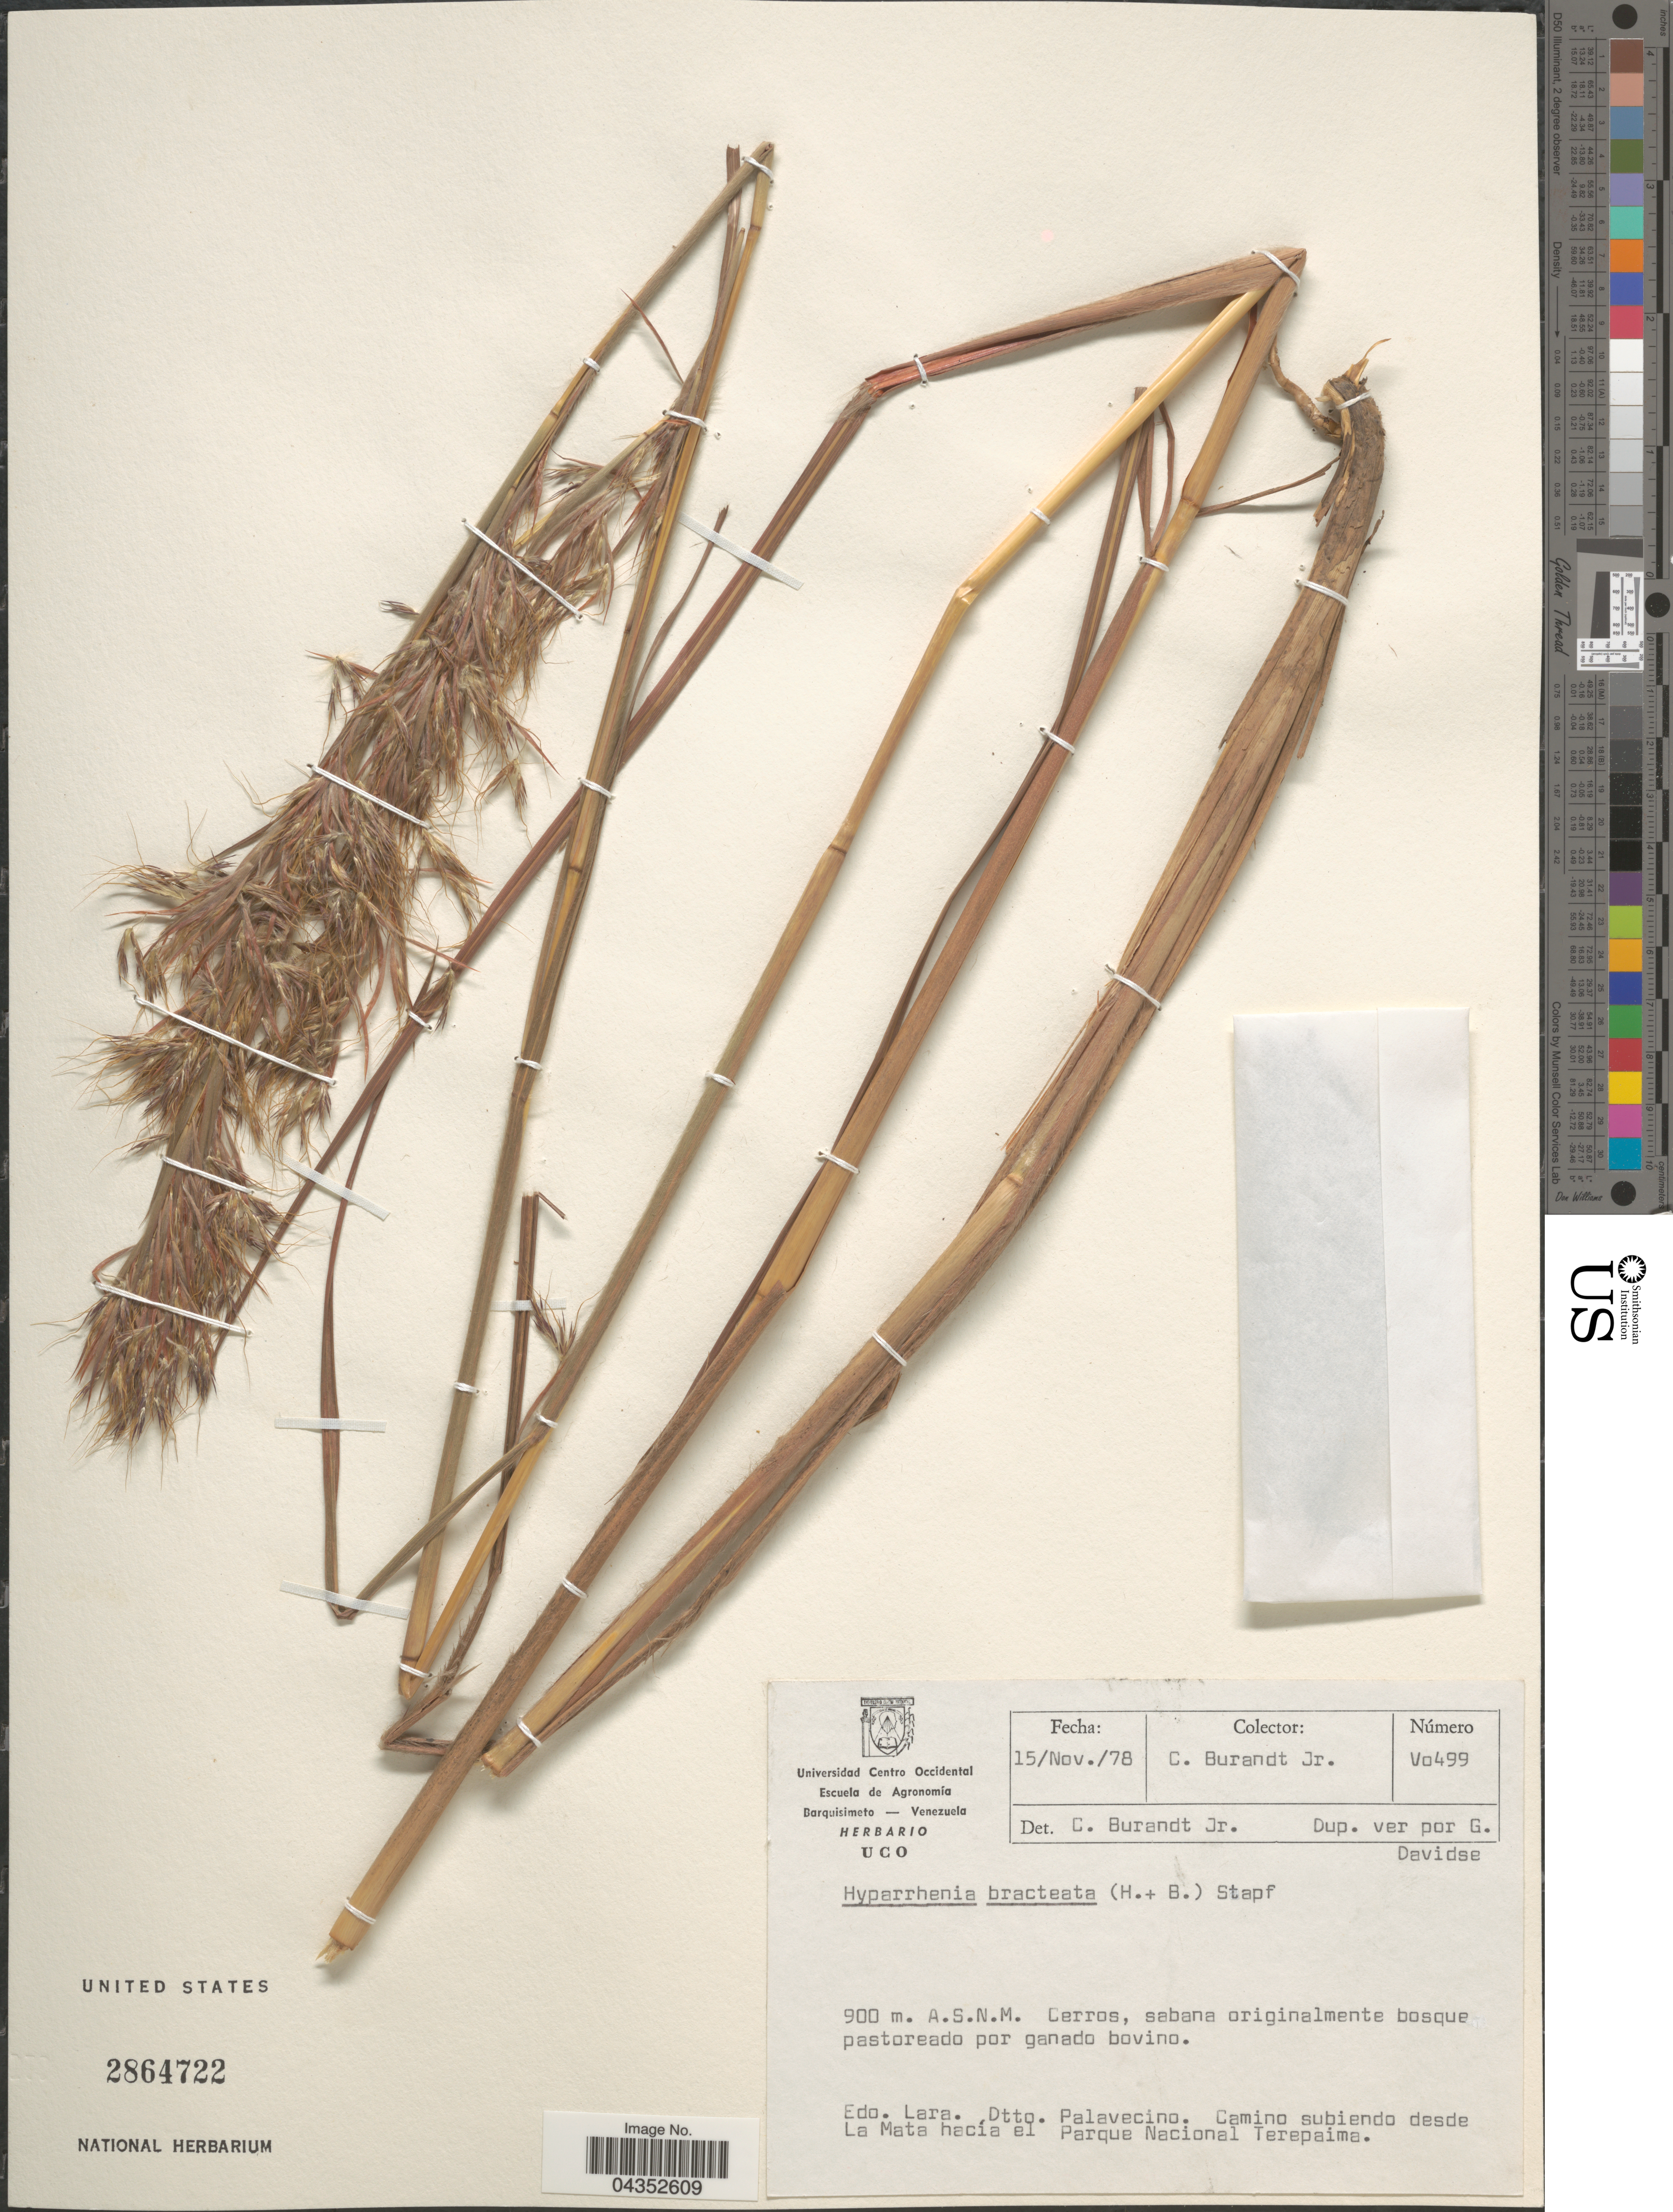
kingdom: Plantae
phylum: Tracheophyta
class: Liliopsida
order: Poales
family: Poaceae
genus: Hyparrhenia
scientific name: Hyparrhenia bracteata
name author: (Humb. & Bonpl.) Stapf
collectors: C. Burandt Jr.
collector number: Vo499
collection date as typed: Transcribed d/m/y: 15/11/78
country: Venezuela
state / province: Lara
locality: Dtto. Palavecino. Camino subiendo desde La Mata hacía el Parque Nacional Terepaima.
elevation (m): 900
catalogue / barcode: US 2864722